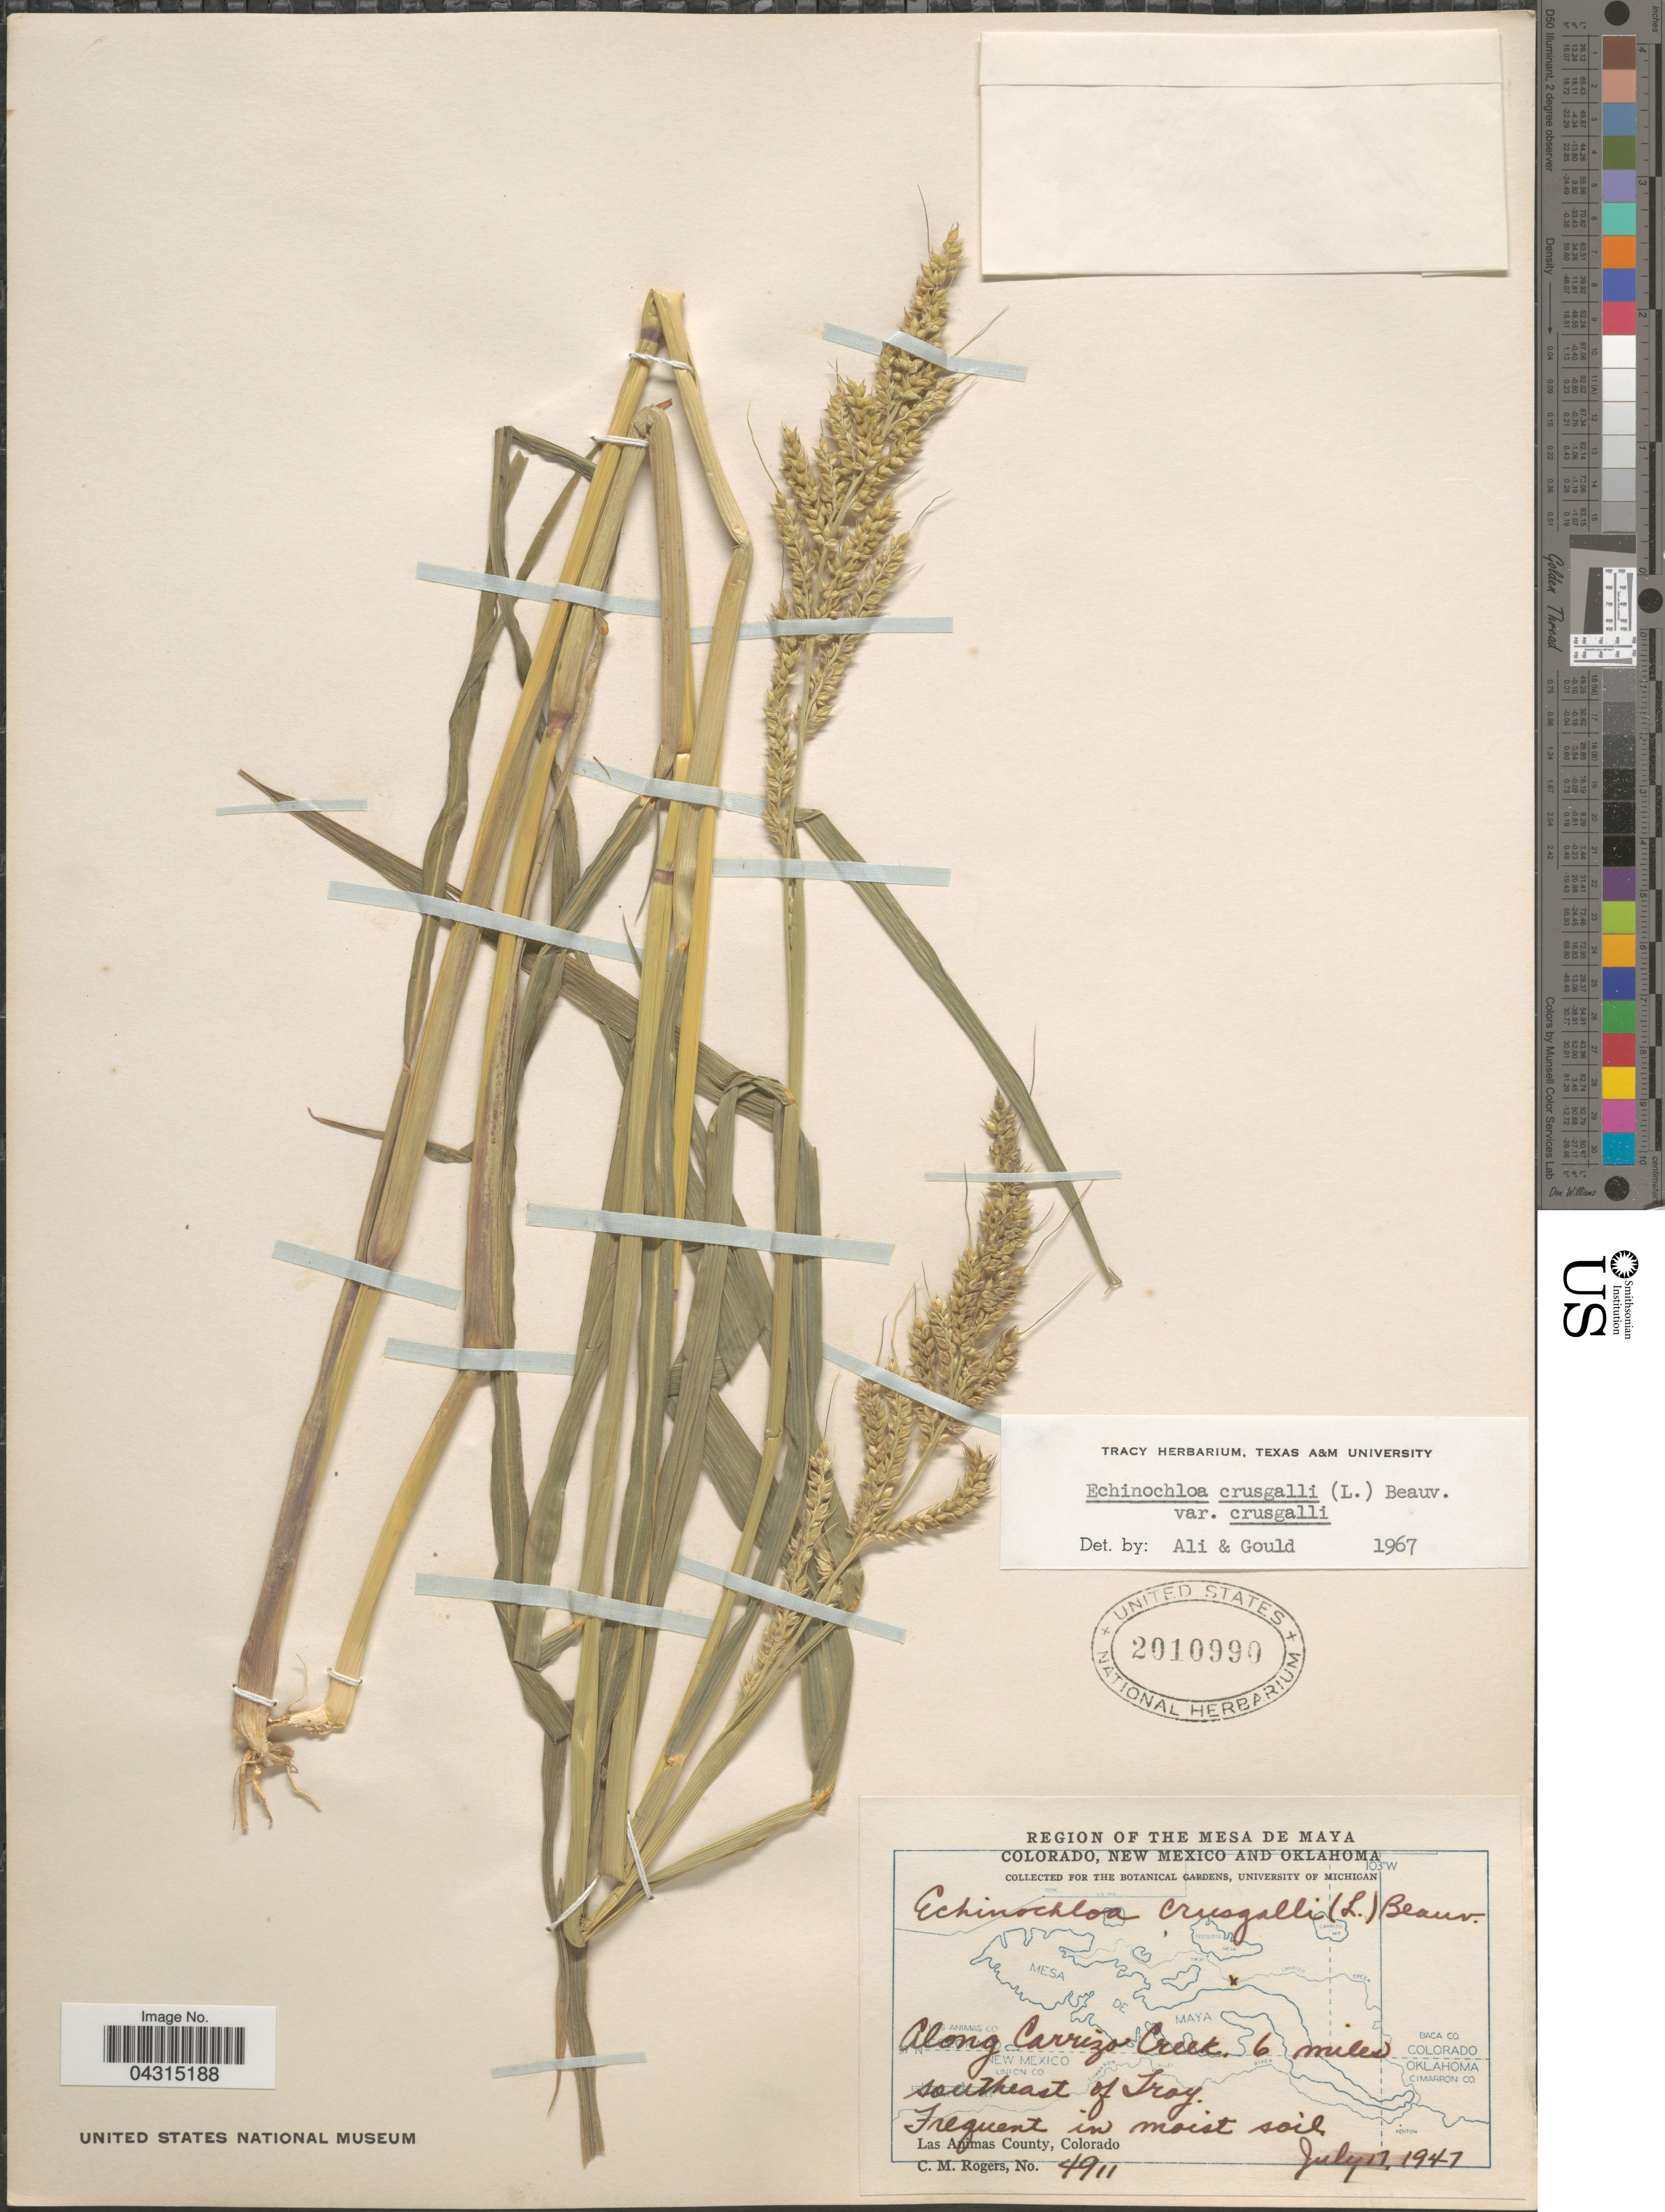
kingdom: Plantae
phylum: Tracheophyta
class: Liliopsida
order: Poales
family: Poaceae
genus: Echinochloa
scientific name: Echinochloa crus-galli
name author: (L.) P. Beauv.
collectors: C. M. Rogers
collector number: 4911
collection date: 1947-07-17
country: United States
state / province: Colorado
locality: Region of The Mesa de Maya. Along Carrizo Creek, 6 miles southeast of Troy. Las Animas County.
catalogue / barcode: US 2010990